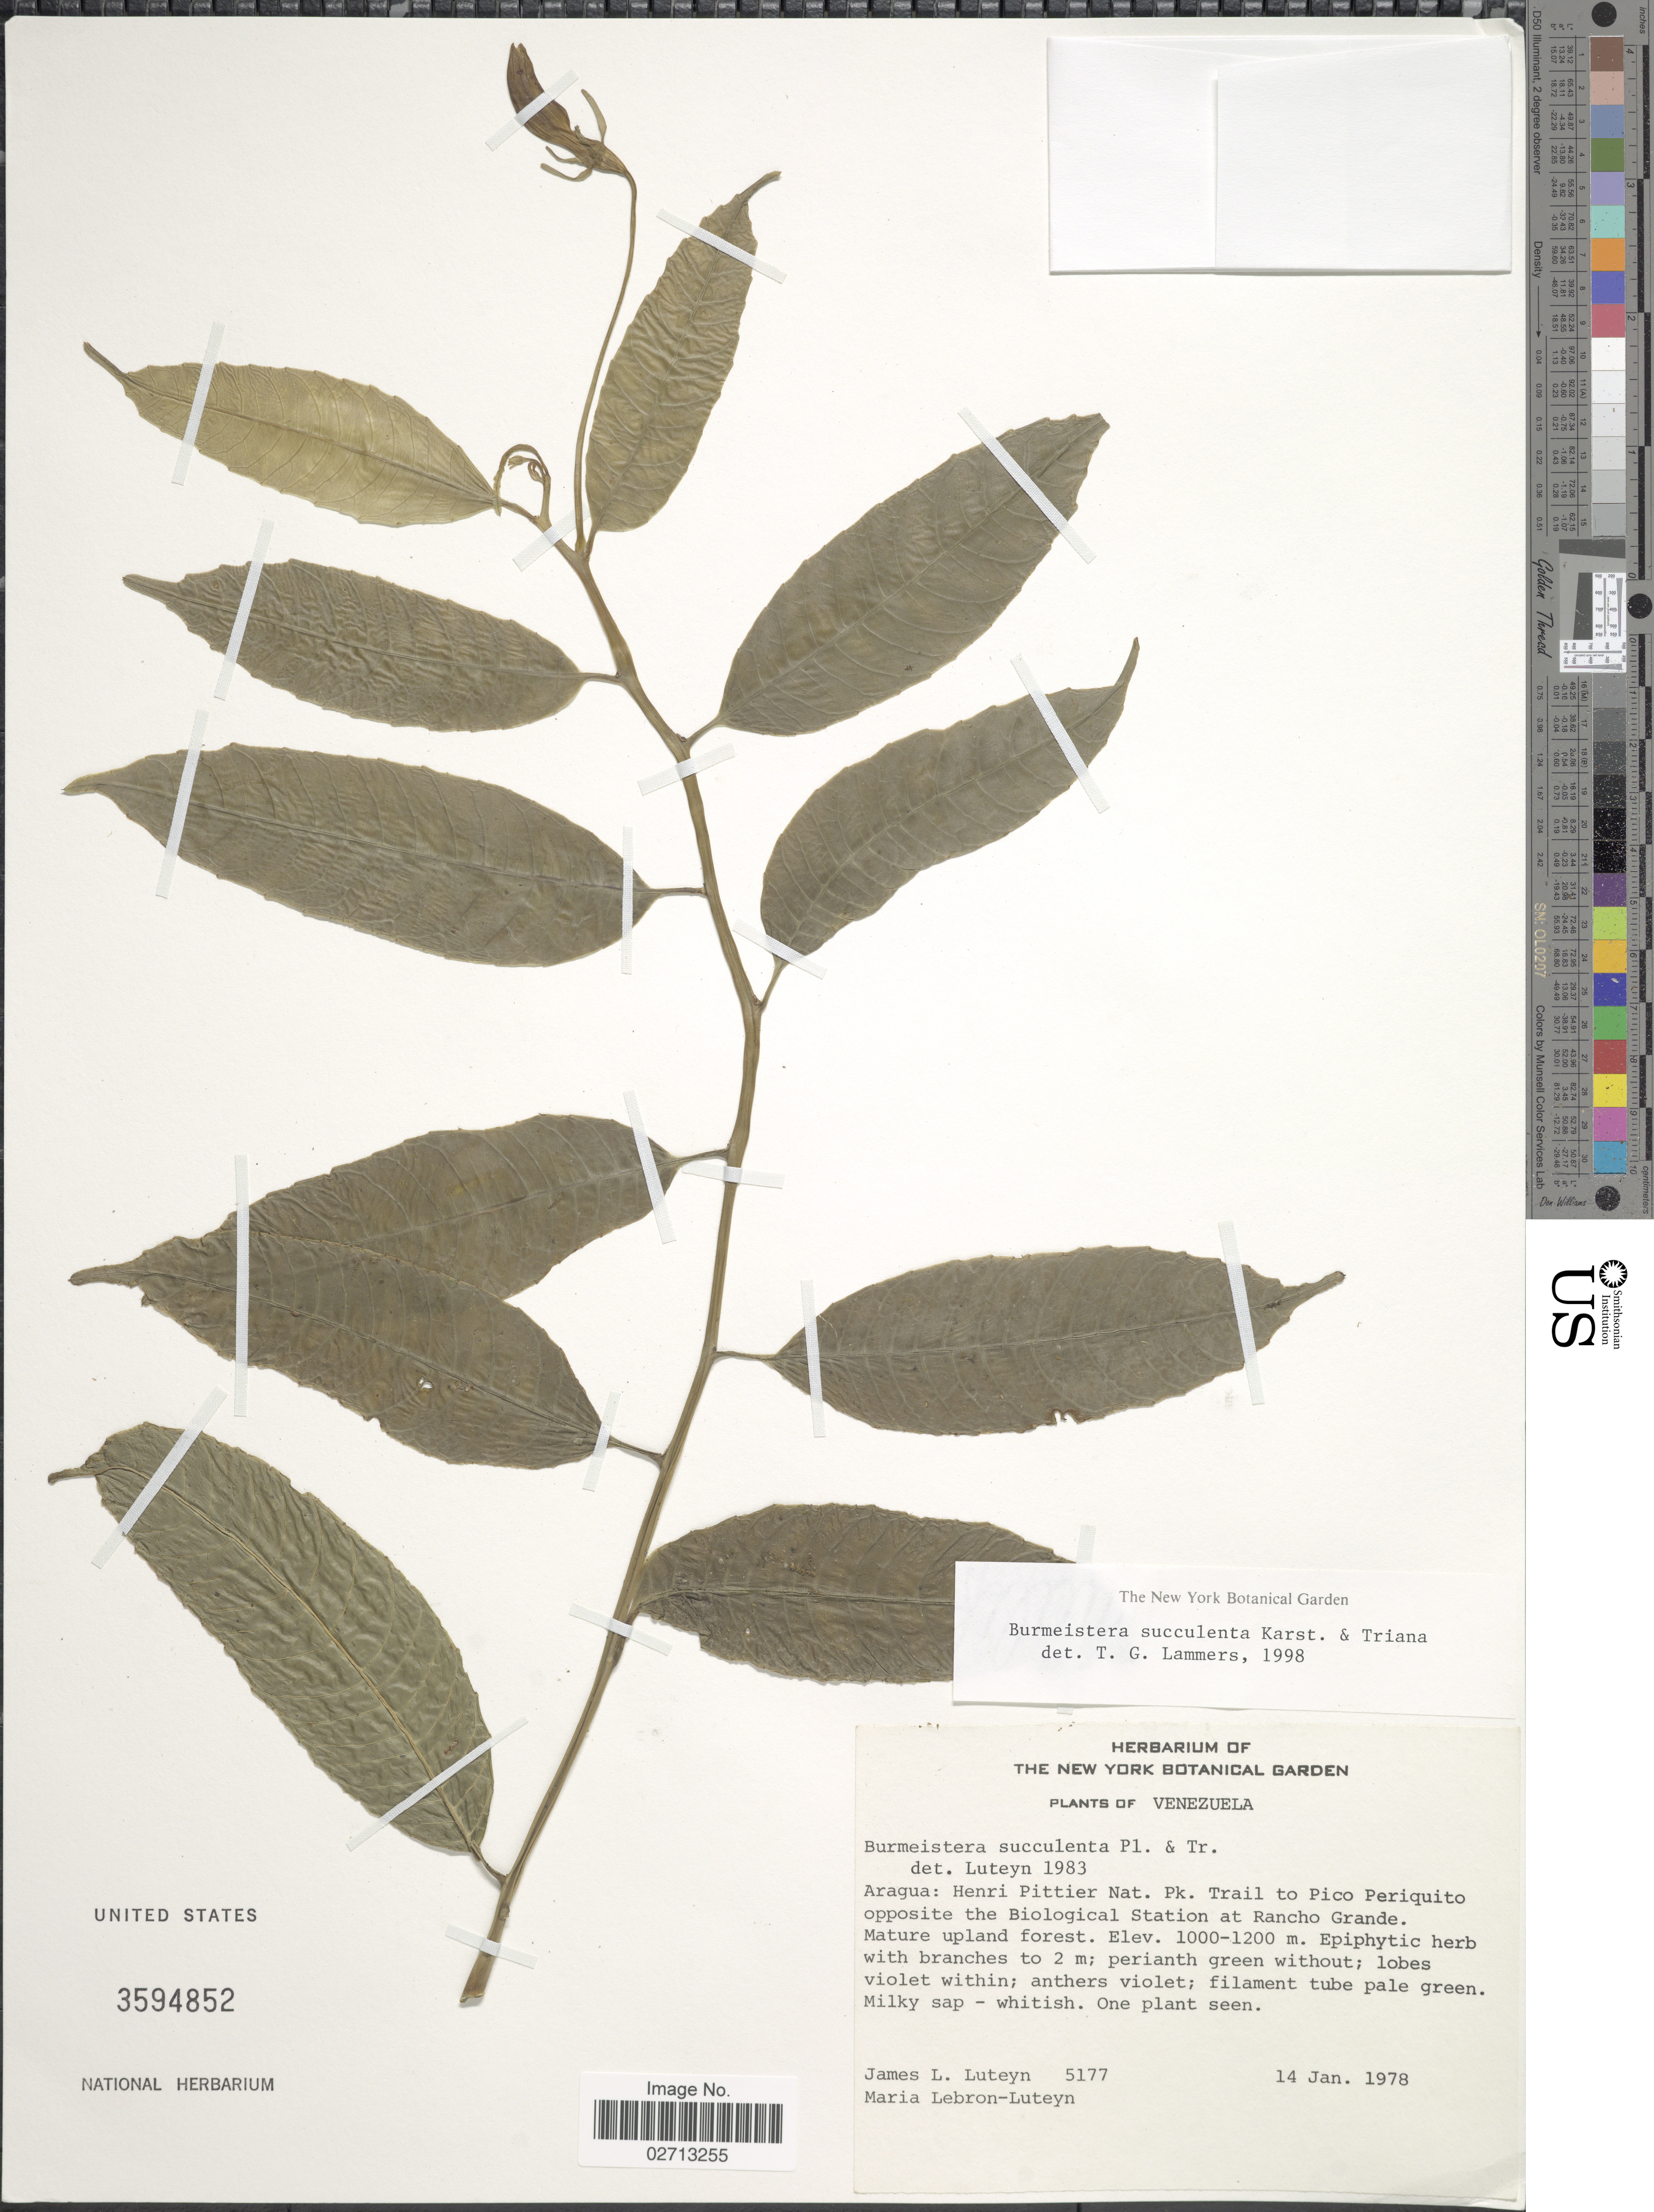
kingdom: Plantae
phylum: Tracheophyta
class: Magnoliopsida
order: Asterales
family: Campanulaceae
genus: Burmeistera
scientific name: Burmeistera succulenta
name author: H. Karst. & Triana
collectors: J. L. Luteyn & M. L. Lebrón-Luteyn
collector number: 5177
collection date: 1978-01-14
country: Venezuela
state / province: Aragua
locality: Henri Pittier Nat. Pk. Trail to Pico Periquito opposite the Biological Station at Rancho Grande.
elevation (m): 1000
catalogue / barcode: US 3594852